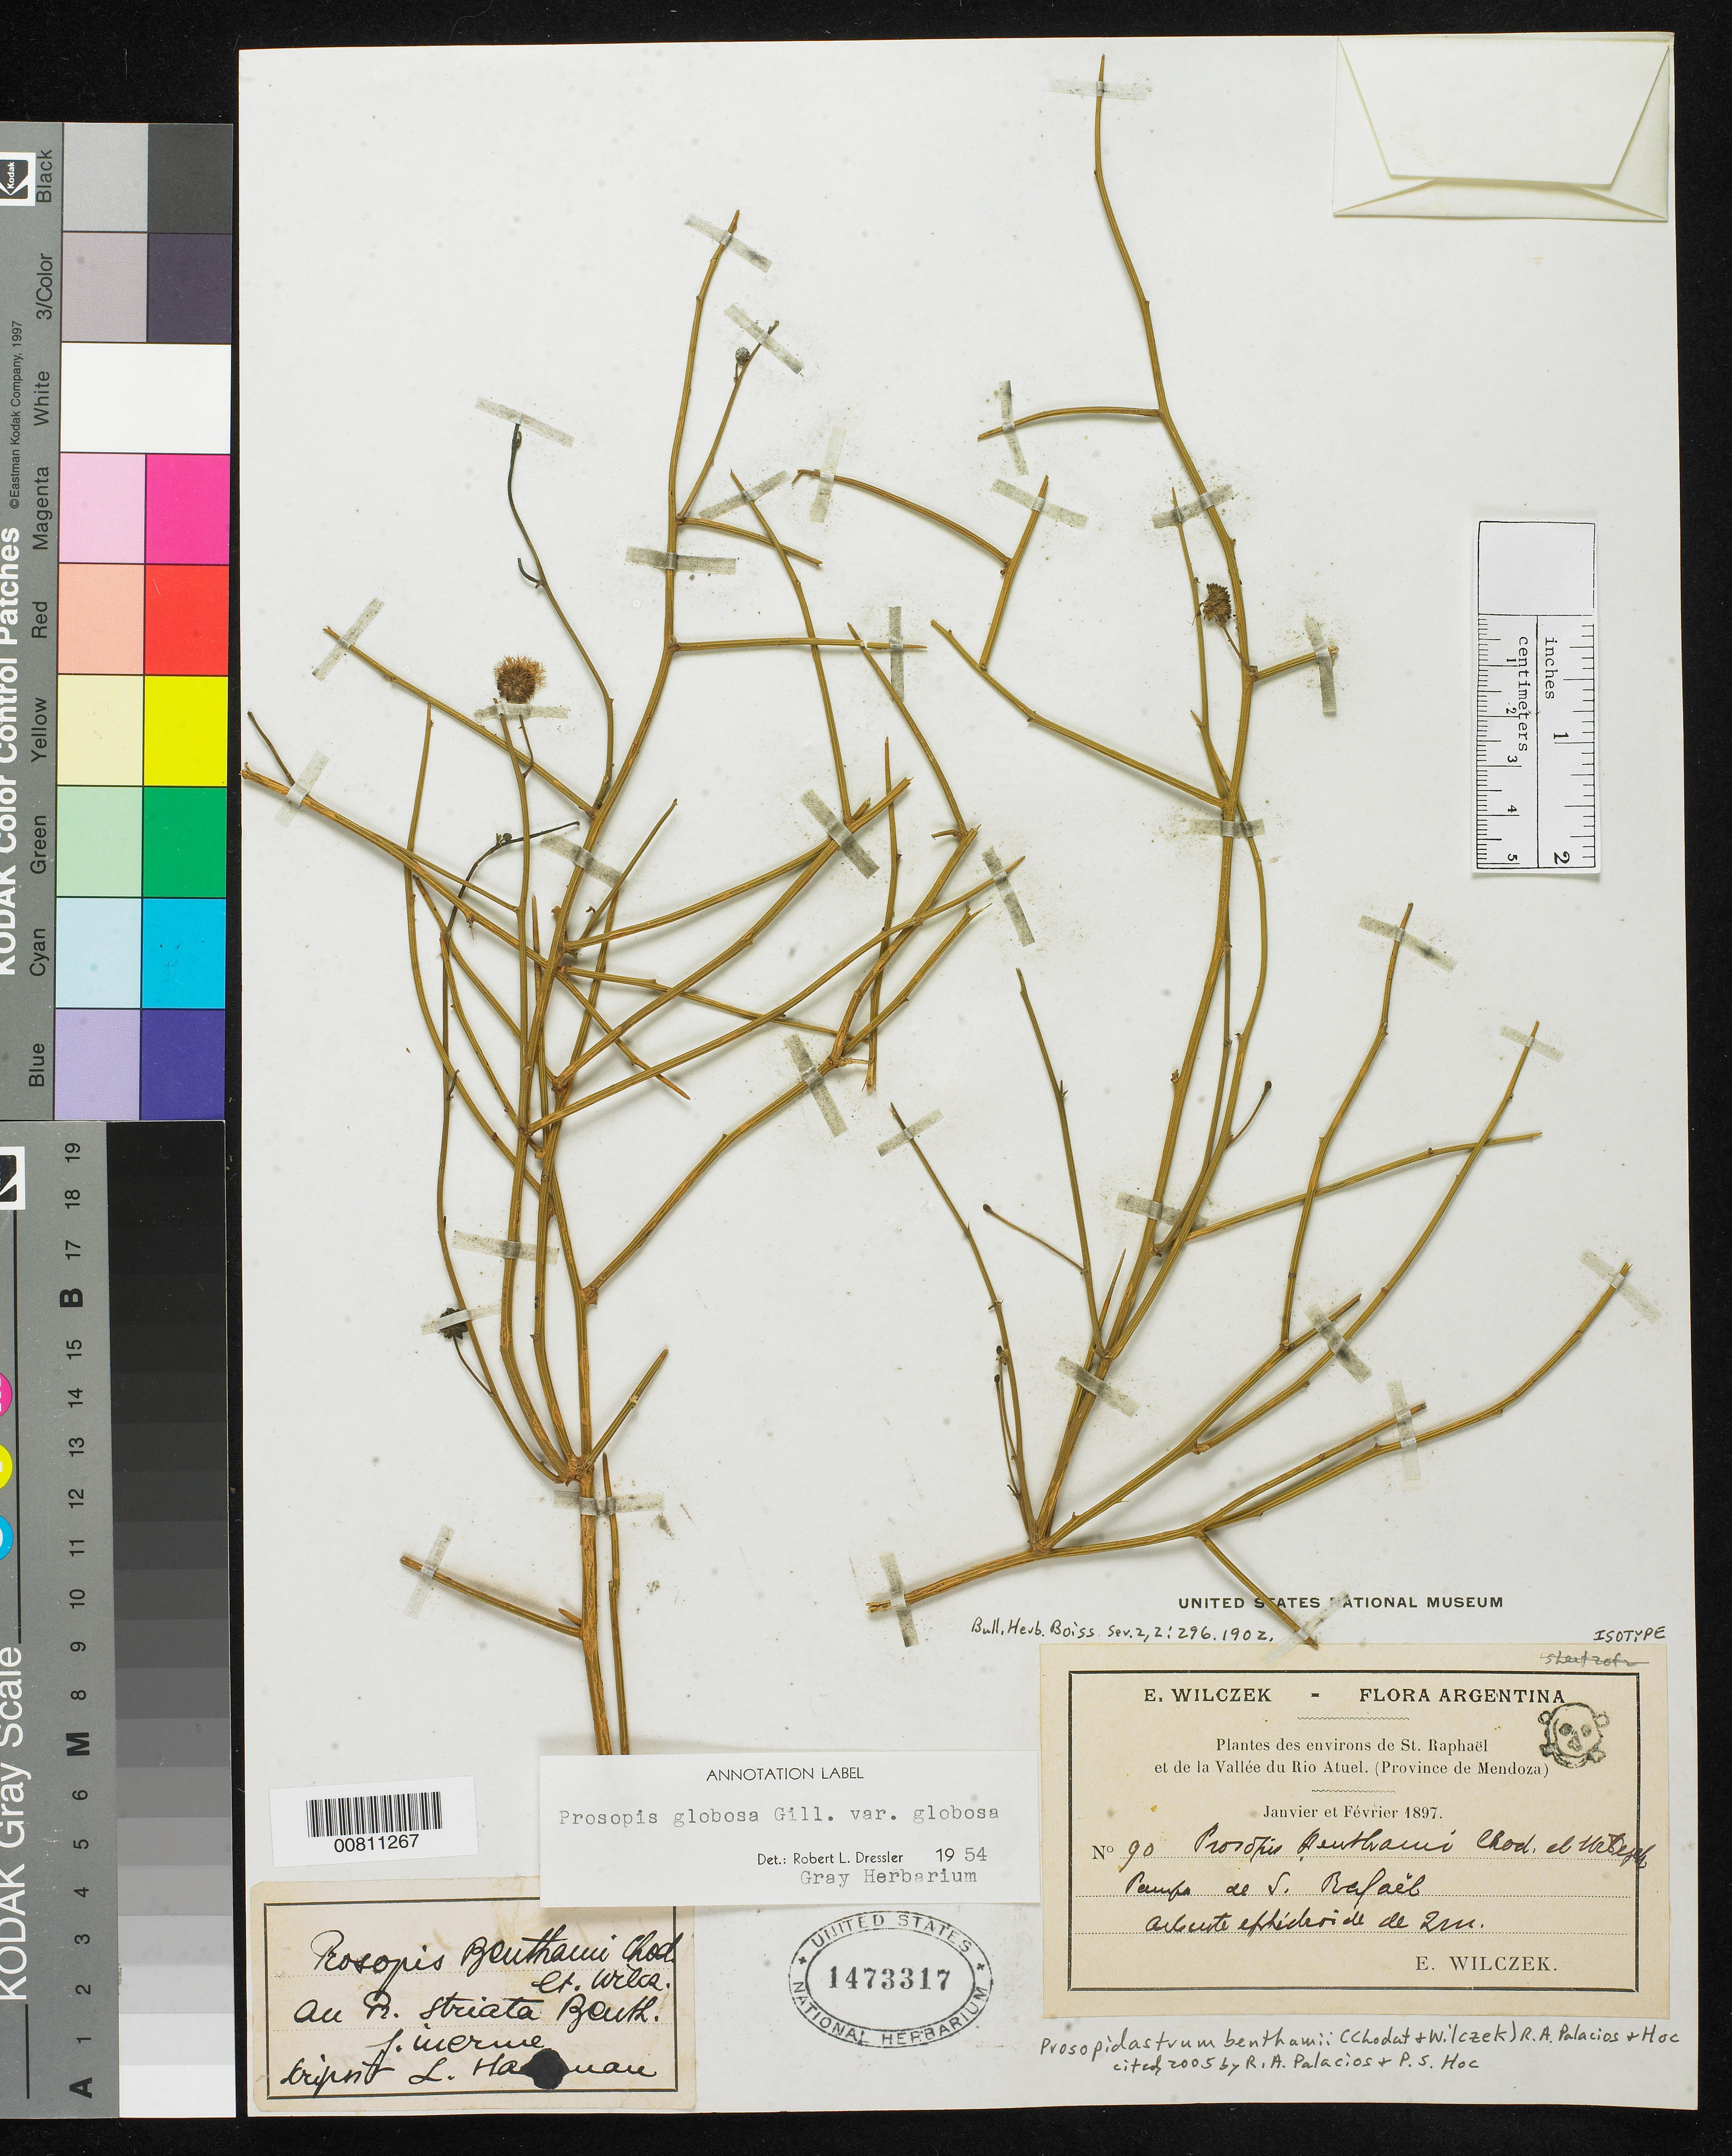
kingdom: Plantae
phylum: Tracheophyta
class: Magnoliopsida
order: Fabales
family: Fabaceae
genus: Prosopis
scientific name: Prosopis benthamii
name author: Chodat & Wilczek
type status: Isotype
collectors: E. Wilczek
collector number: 90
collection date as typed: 1928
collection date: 1928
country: Argentina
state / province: Mendoza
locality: Environs de St. Raphael et de la Vallée du Rio Atual. (Province de Mendoza). Pampa de S. Rafael.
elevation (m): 800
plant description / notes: Cited 2005 by Palacios & Hoc, Bol. Soc. Argent. Bot. 40: 118 (2005).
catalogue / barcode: US 1473317